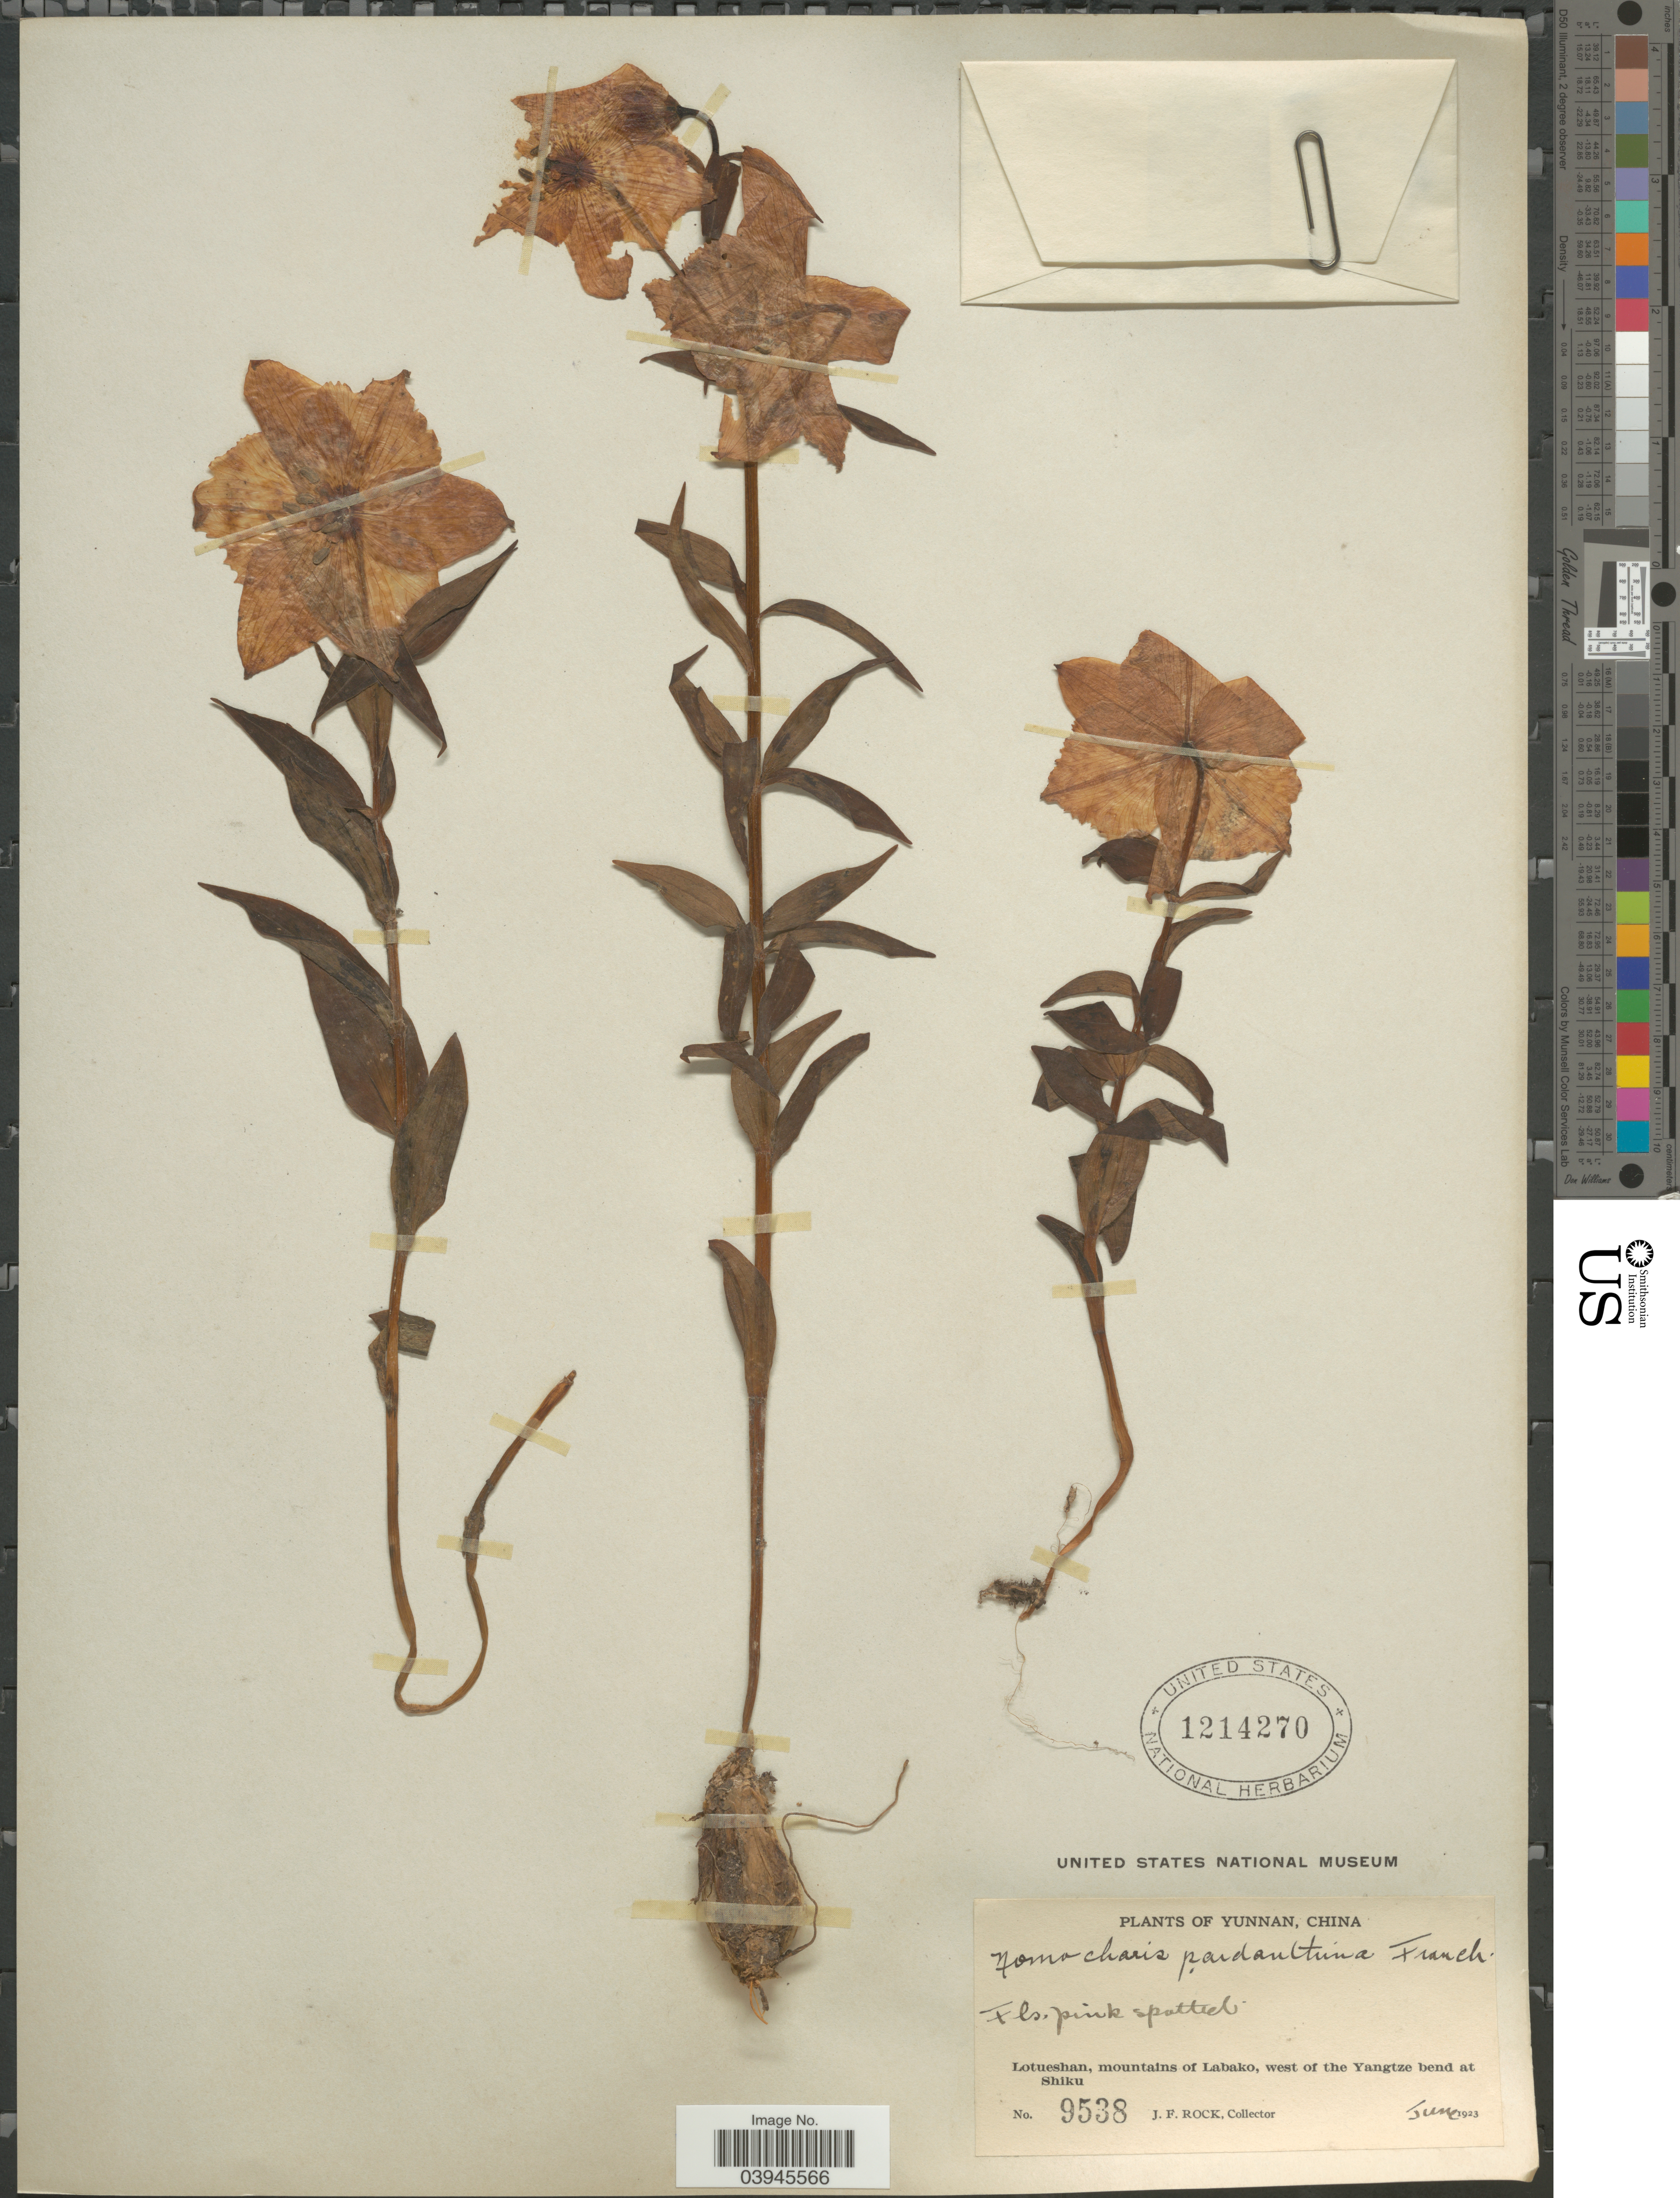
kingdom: Plantae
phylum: Tracheophyta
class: Liliopsida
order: Liliales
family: Liliaceae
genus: Lilium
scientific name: Lilium pardanthinum ined., 9/2021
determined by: Strong, Mark T., (BOT), Smithsonian Institution - National Museum of Natural History (UNITED STATES)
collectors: J. Rock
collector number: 9538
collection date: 1923-06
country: China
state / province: Yunnan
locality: Lotueshan, mountains of Labako, west of the Yangtze bend at Shiku.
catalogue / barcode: US 1214270